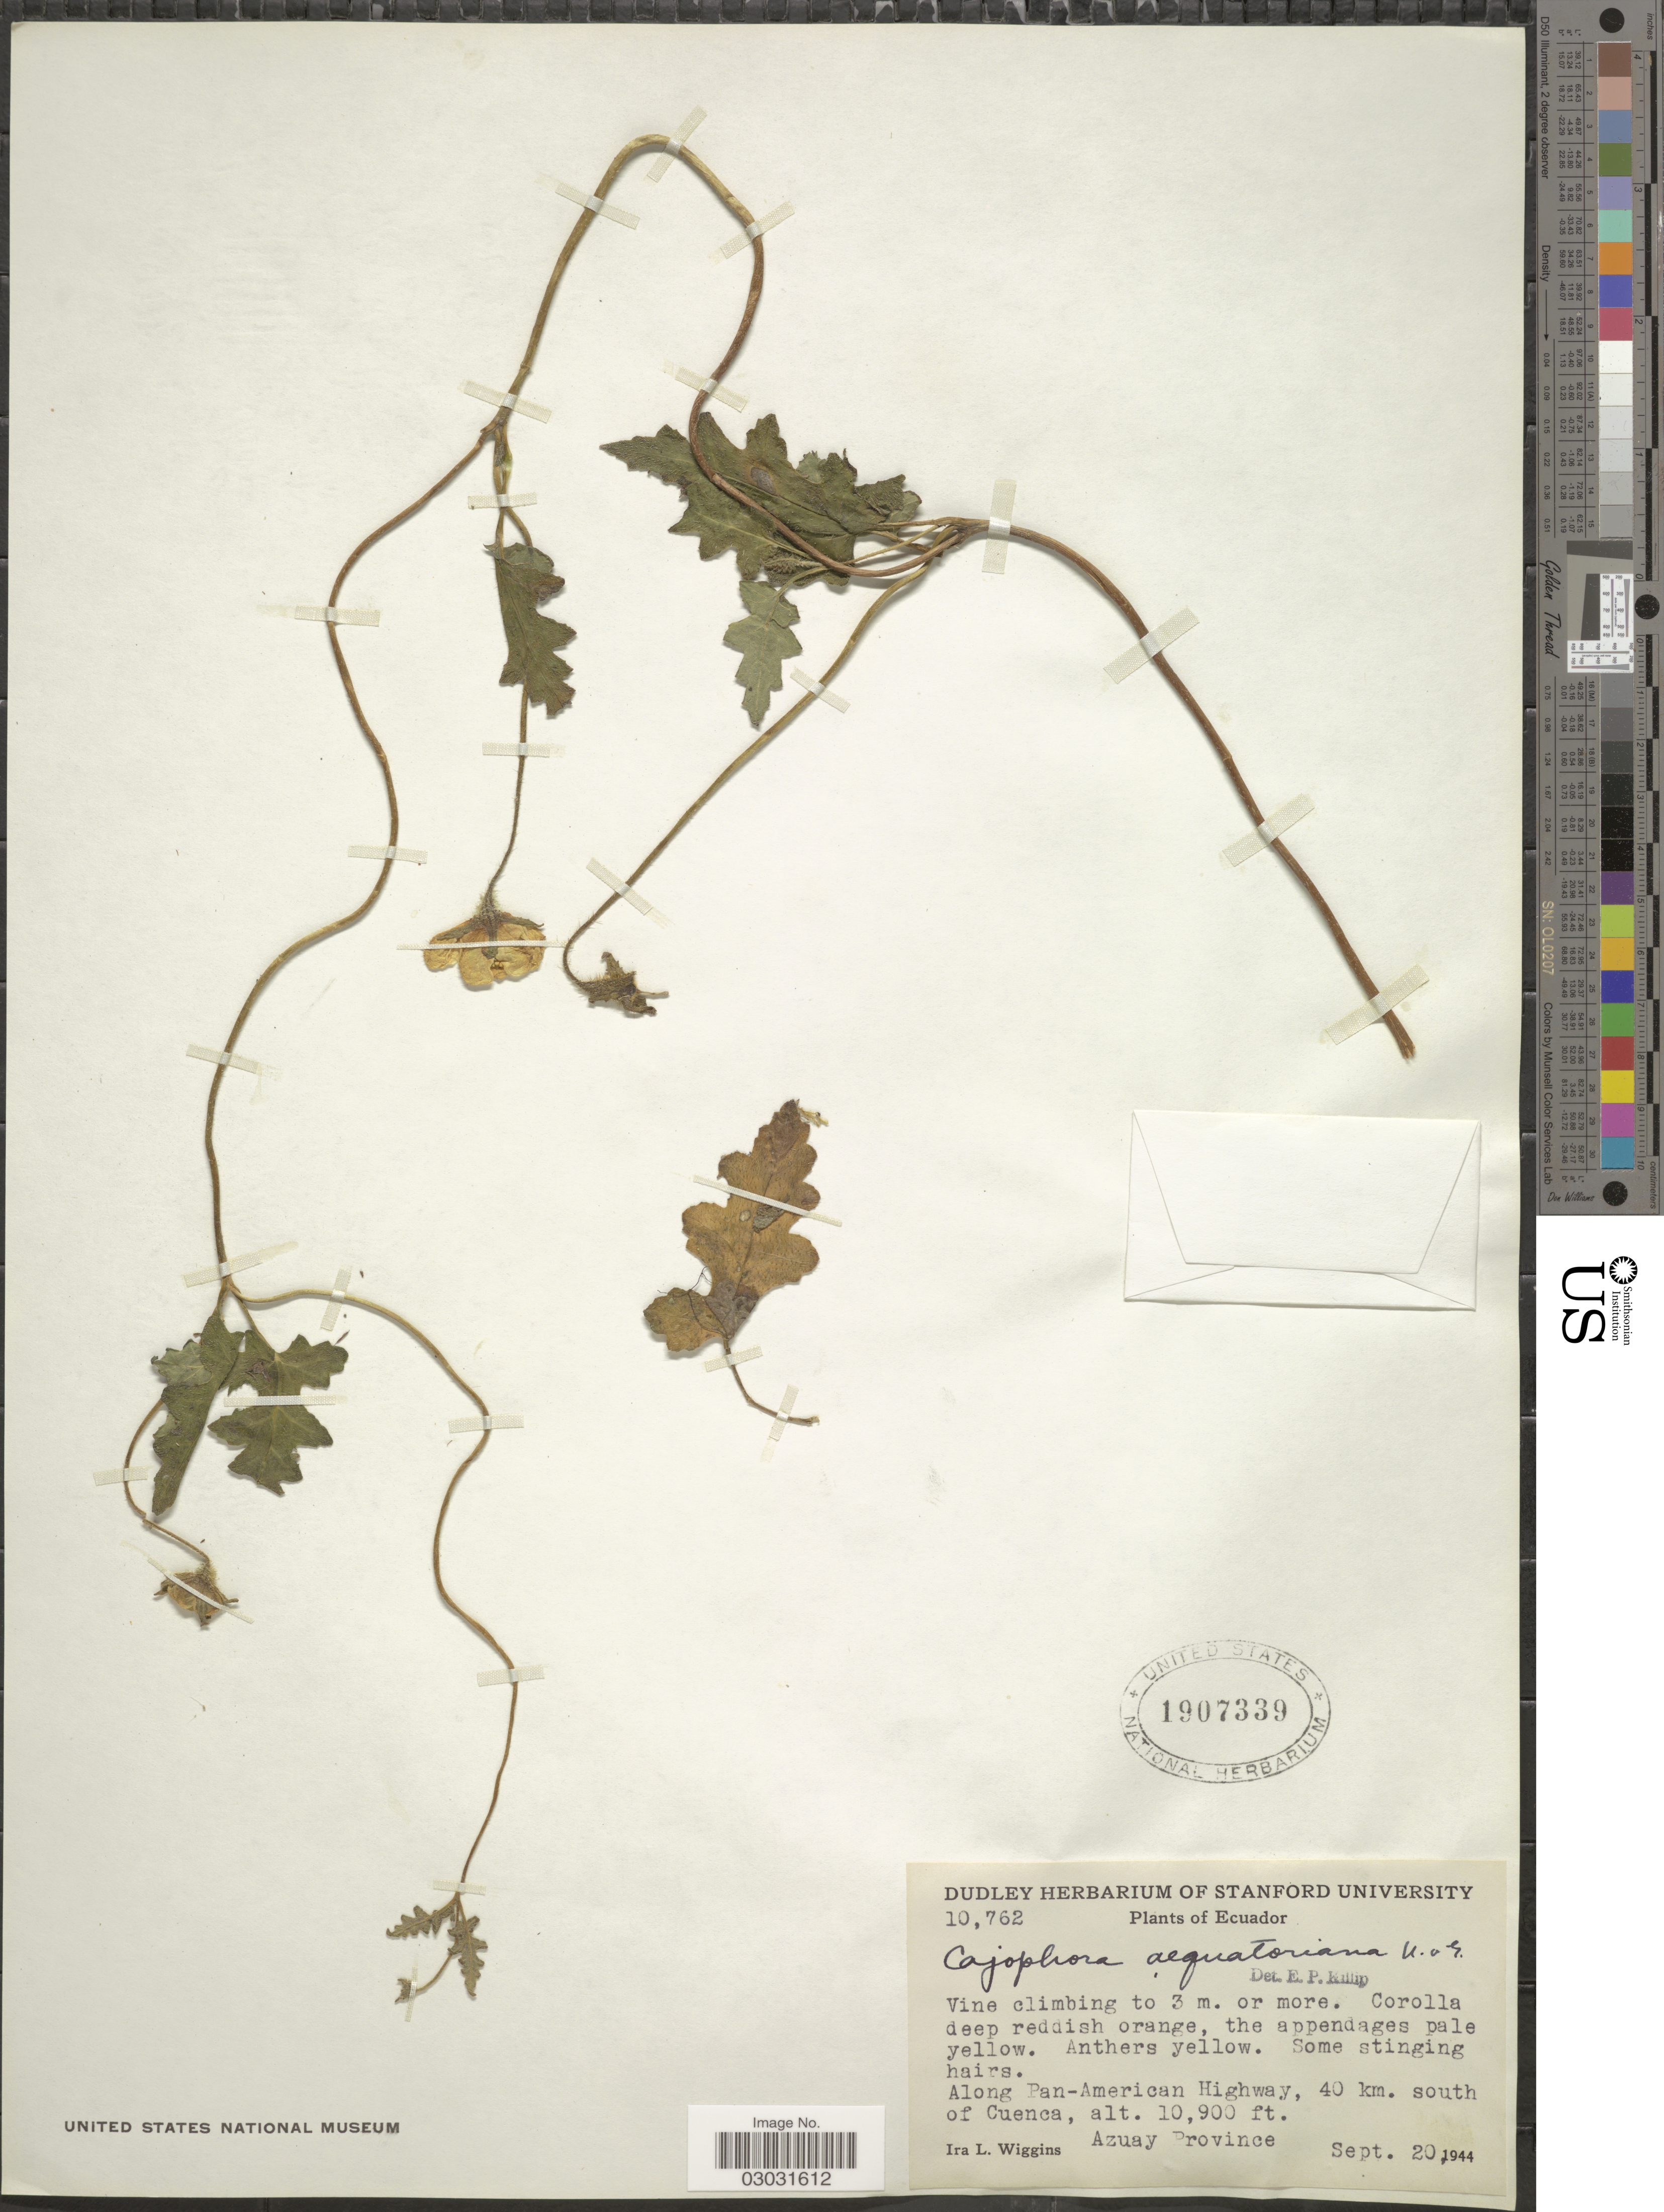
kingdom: Plantae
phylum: Tracheophyta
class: Magnoliopsida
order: Cornales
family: Loasaceae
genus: Caiophora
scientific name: Caiophora aequatoriana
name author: Urb. & Gilg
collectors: I. L. Wiggins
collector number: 10762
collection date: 1944-09-20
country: Ecuador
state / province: Azuay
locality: Along Pan-American Highway, 40 km. south of Cuenca. Azuay Province.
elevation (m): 3322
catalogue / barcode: US 1907339